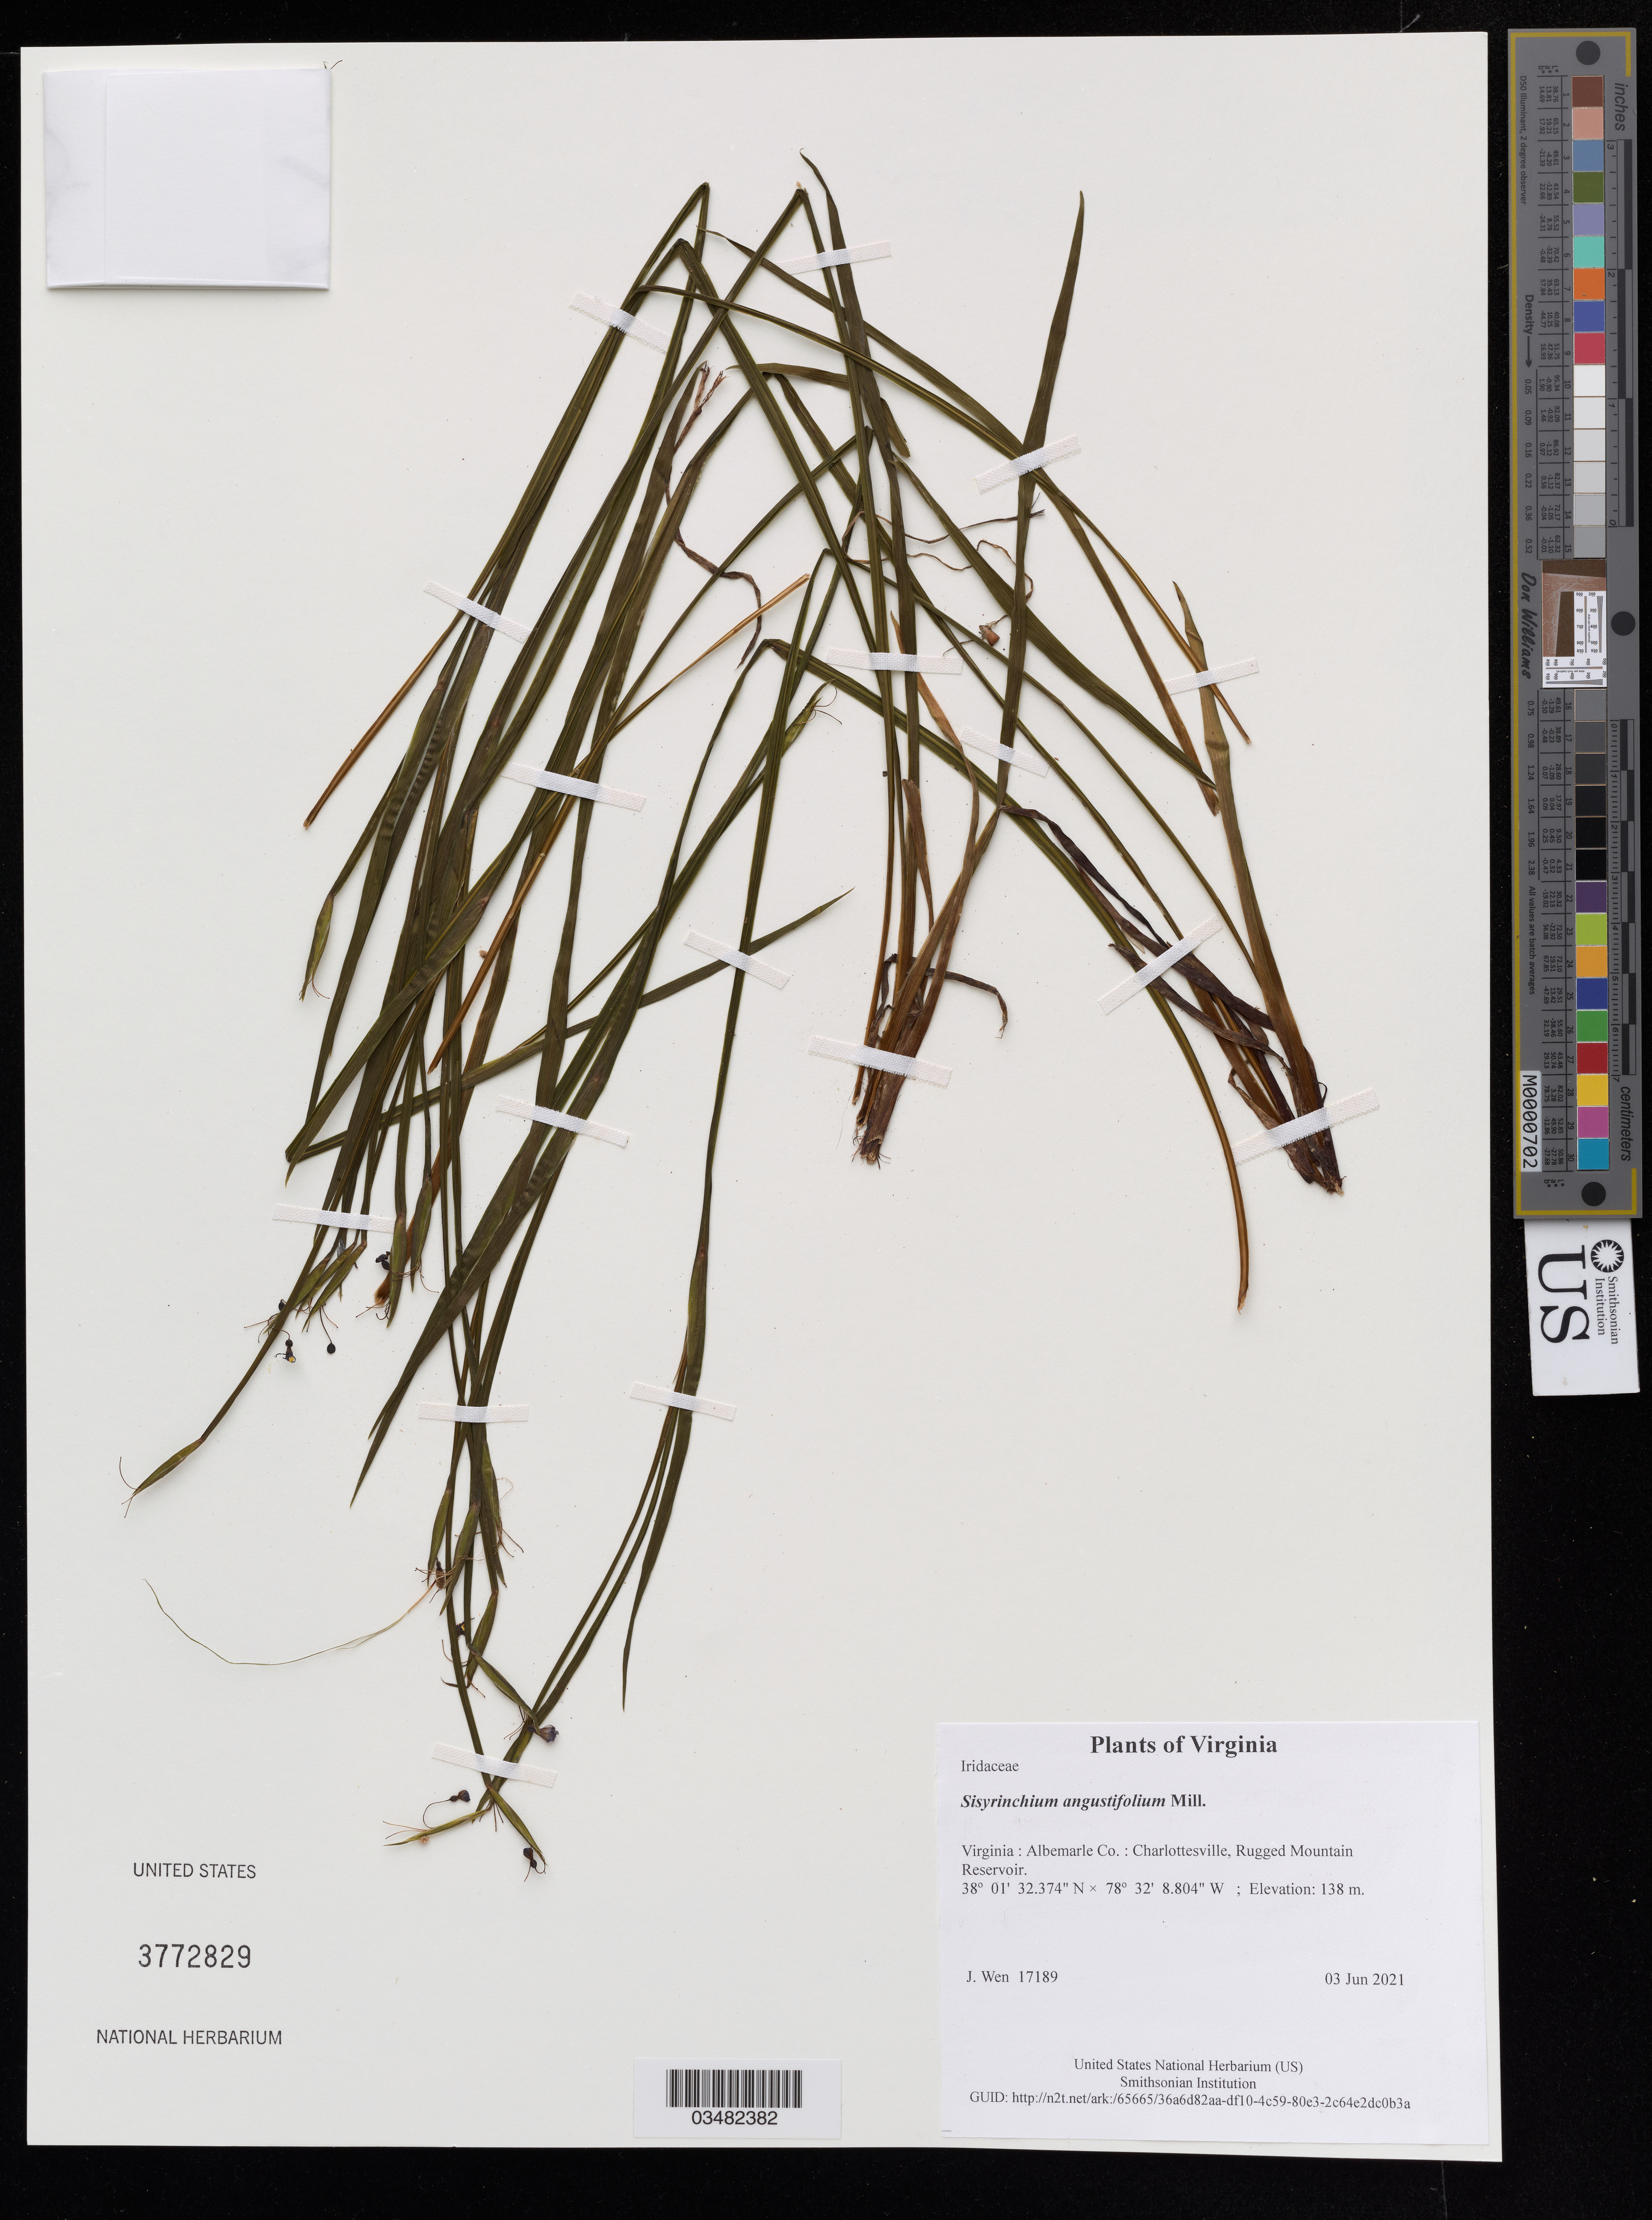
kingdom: Plantae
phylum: Tracheophyta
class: Liliopsida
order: Asparagales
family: Iridaceae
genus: Sisyrinchium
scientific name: Sisyrinchium angustifolium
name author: Mill.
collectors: J. Wen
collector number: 17189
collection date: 2021-06-03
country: United States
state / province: Virginia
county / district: Albemarle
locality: Charlottesville, Rugged Mountain Reservoir.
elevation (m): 138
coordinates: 38 01 32.374 N, 78 32 8.804 W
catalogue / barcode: US 3772829